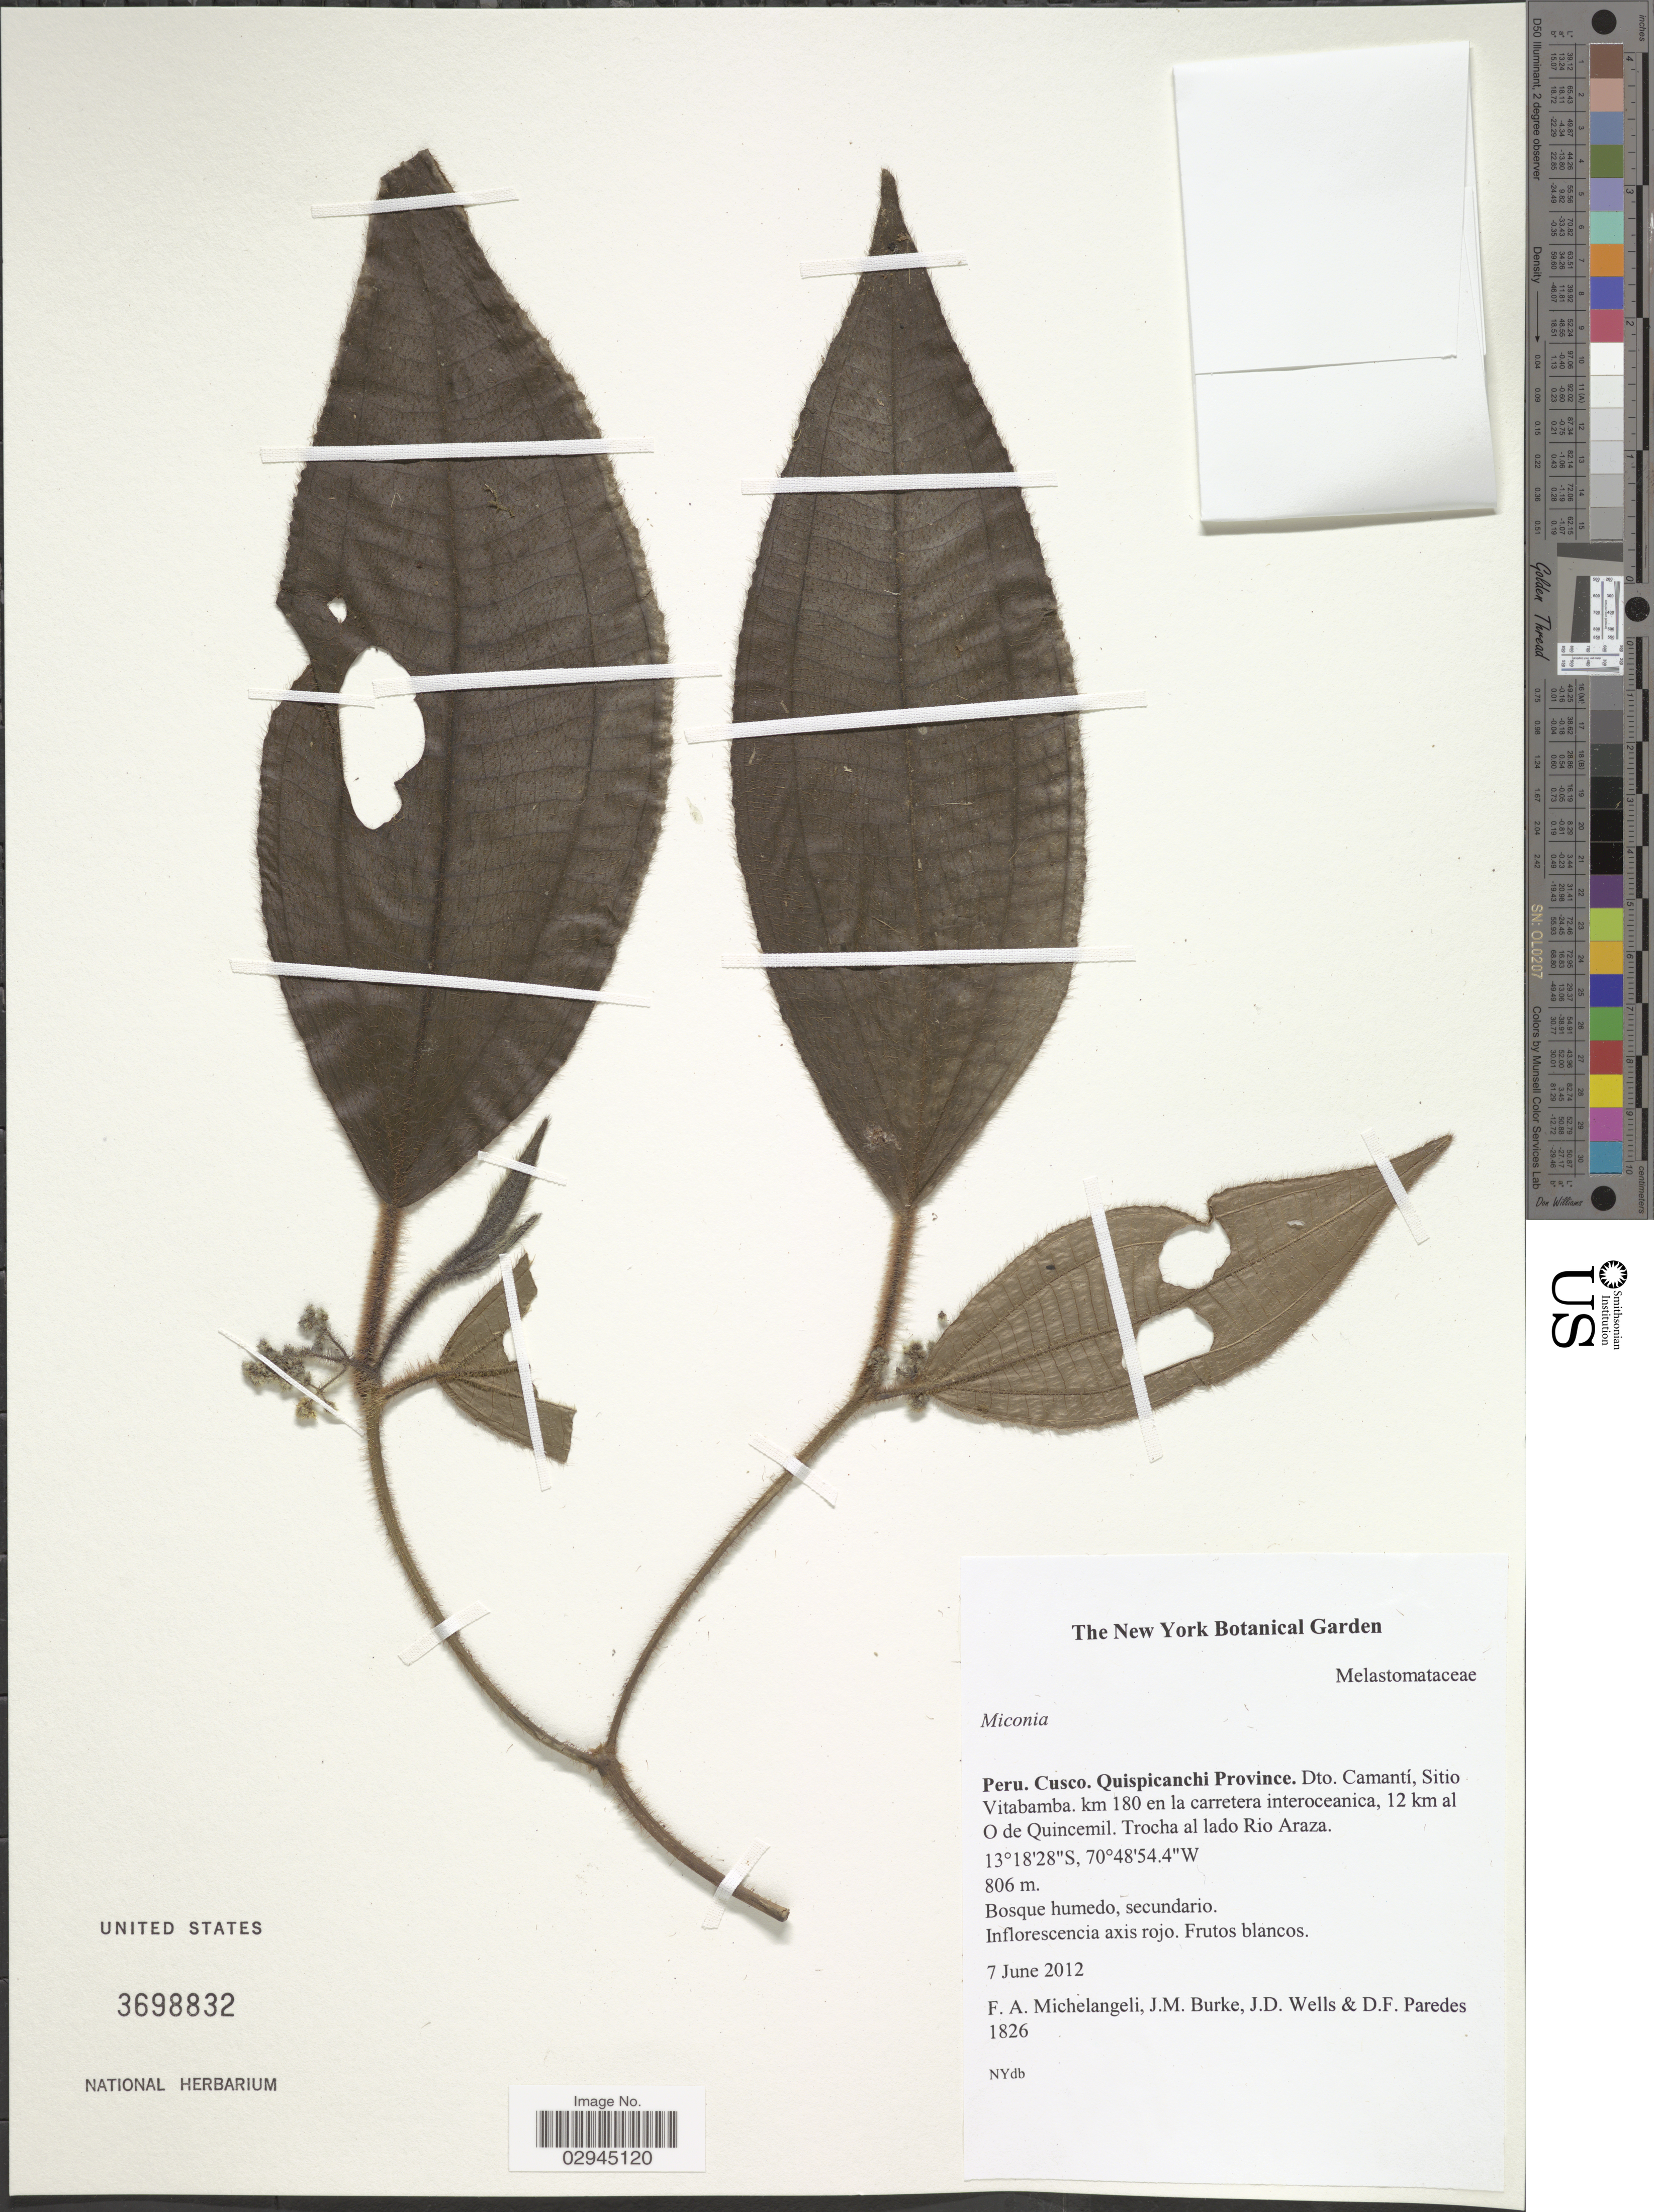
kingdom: Plantae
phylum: Tracheophyta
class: Magnoliopsida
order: Myrtales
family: Melastomataceae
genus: Miconia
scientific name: Miconia sp.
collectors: F. A. Michelangeli, Jac. M. Burke, J. Wells & D. Paredes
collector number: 1826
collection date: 2012-06-07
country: Peru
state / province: Cusco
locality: Quispicanchi Province. Dto. Camantí, Sitio Vitabamba. km 180 en la carretera interoceanica, 12 km al O de Quincemil. Trocha al lado Rio Araza.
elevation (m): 806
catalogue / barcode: US 3698832